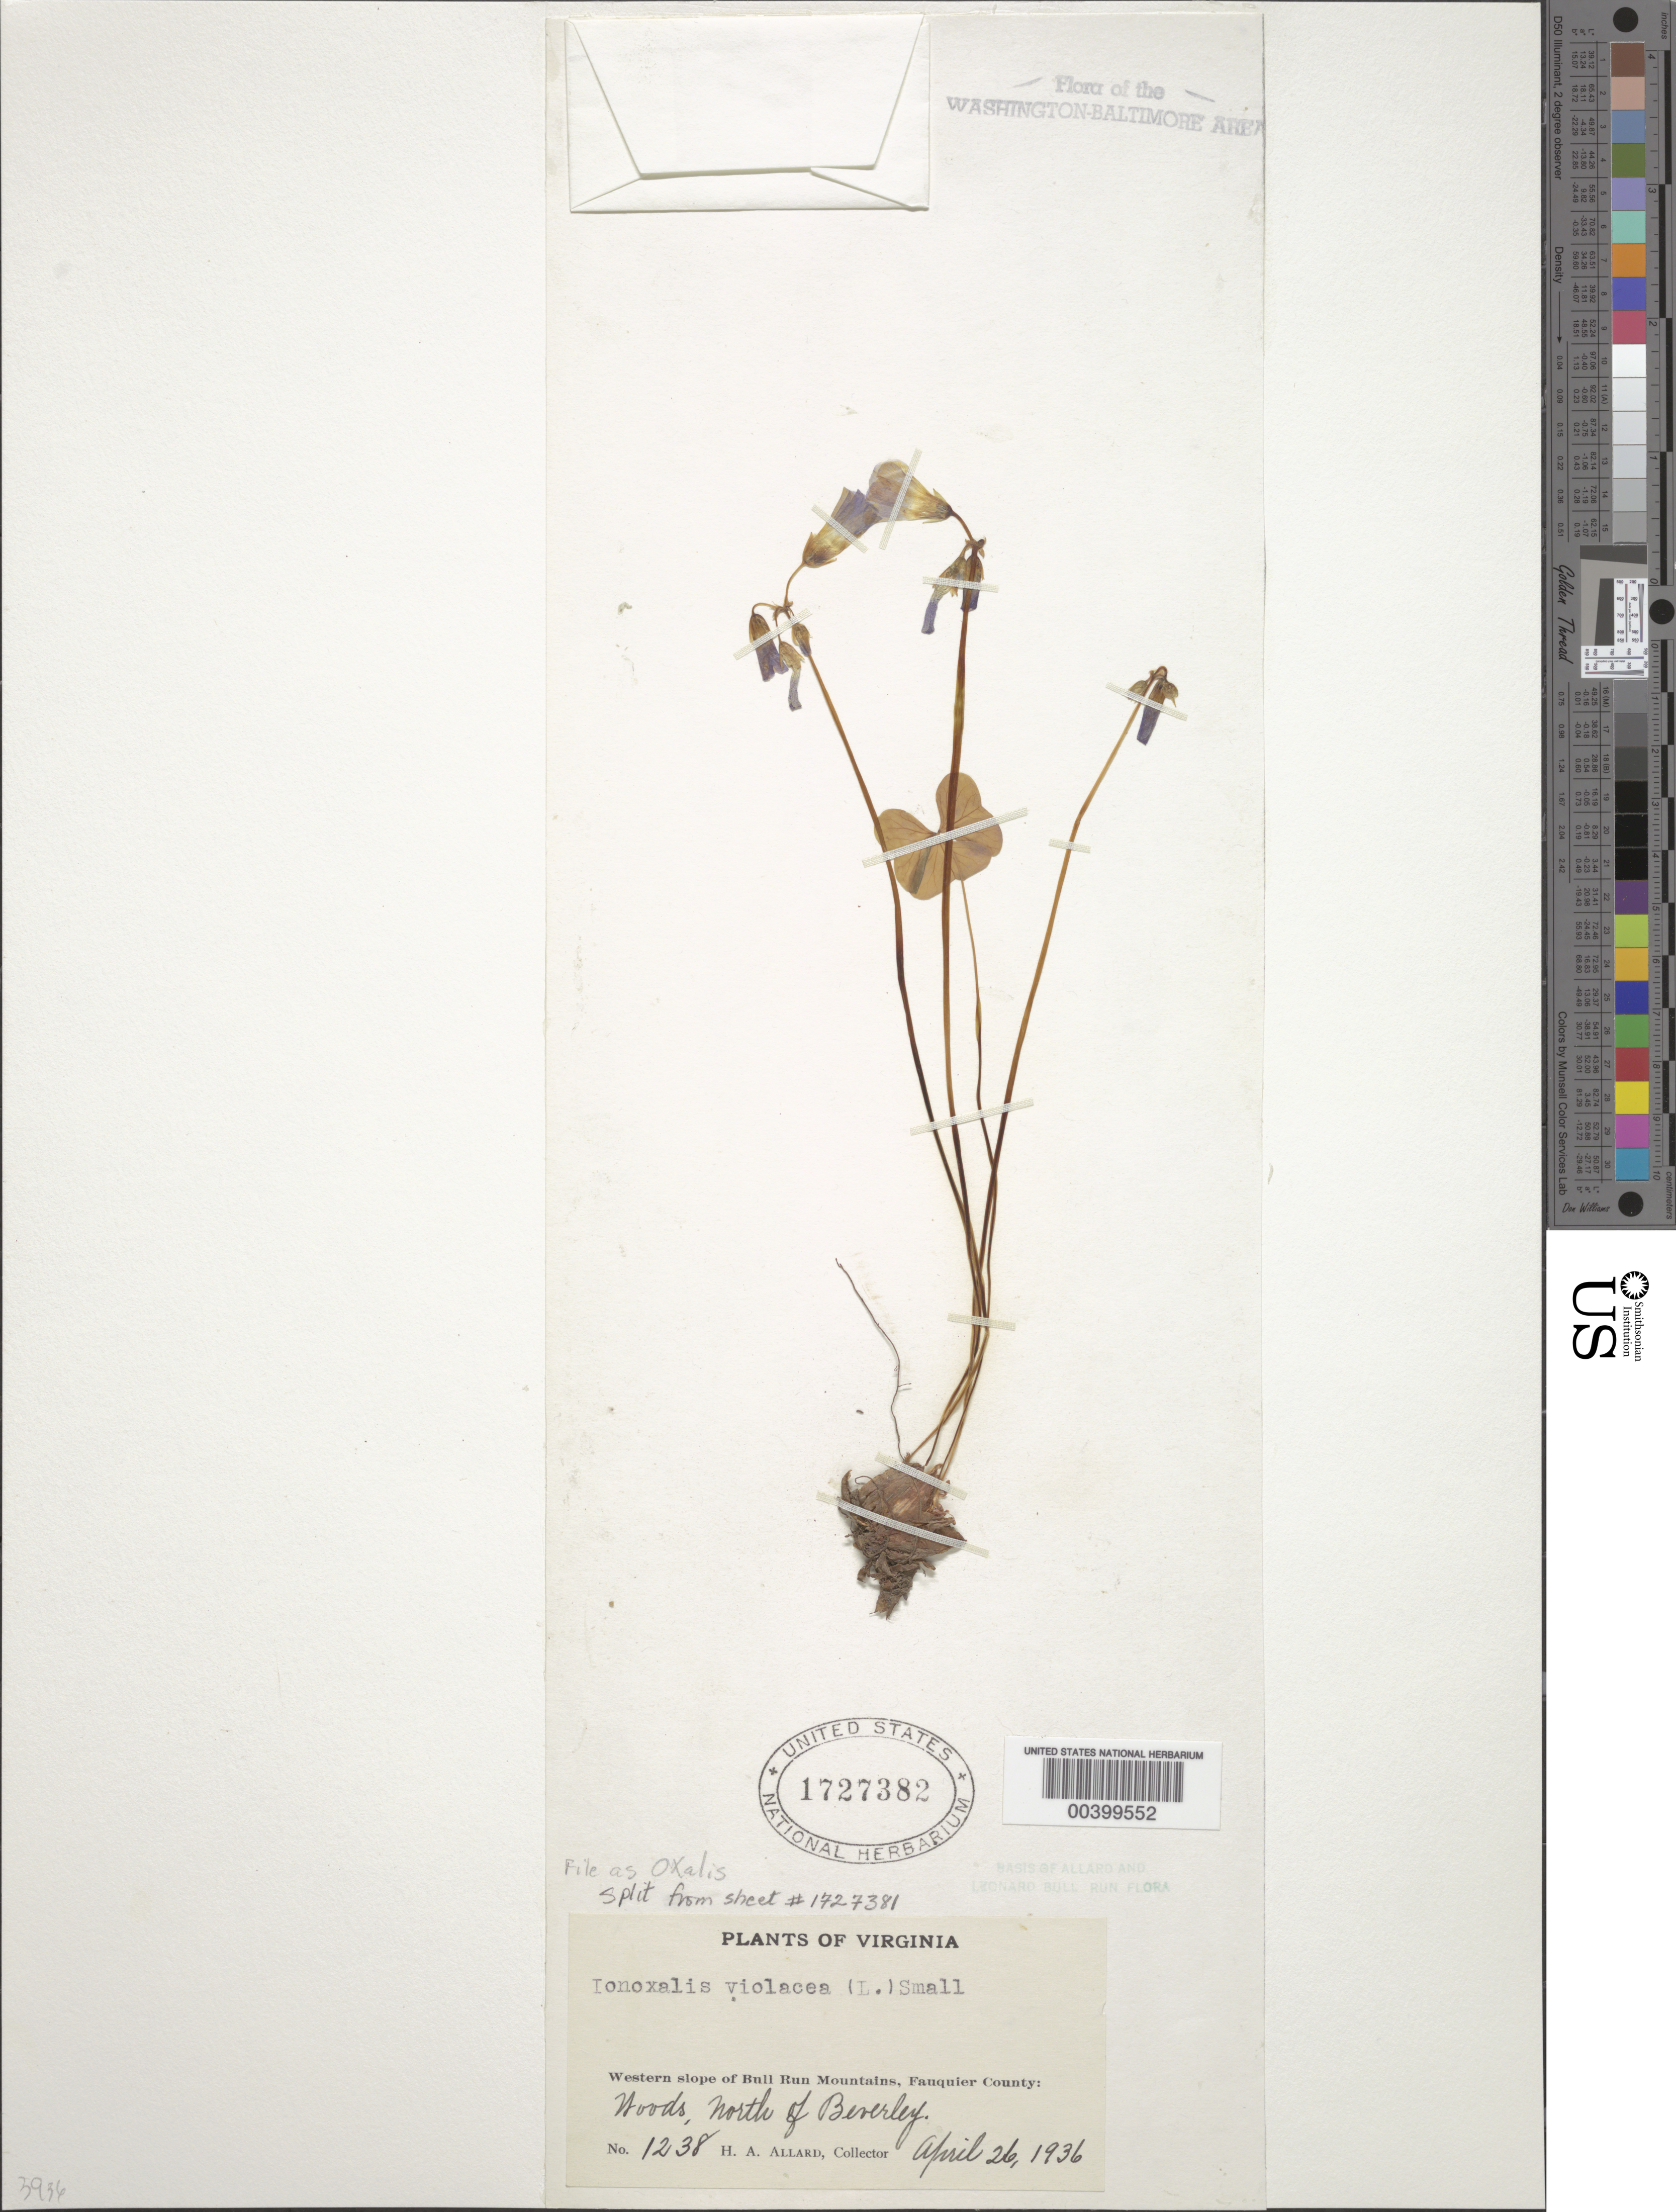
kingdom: Plantae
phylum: Tracheophyta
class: Magnoliopsida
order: Oxalidales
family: Oxalidaceae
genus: Oxalis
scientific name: Oxalis violacea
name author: L.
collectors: H. A. Allard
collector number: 1238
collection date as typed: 26 Apr 1936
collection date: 1936-04-26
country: United States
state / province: Virginia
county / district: Fauquier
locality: Western Slope of Bull Run Mountains, North of Beverley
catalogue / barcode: US 1727382